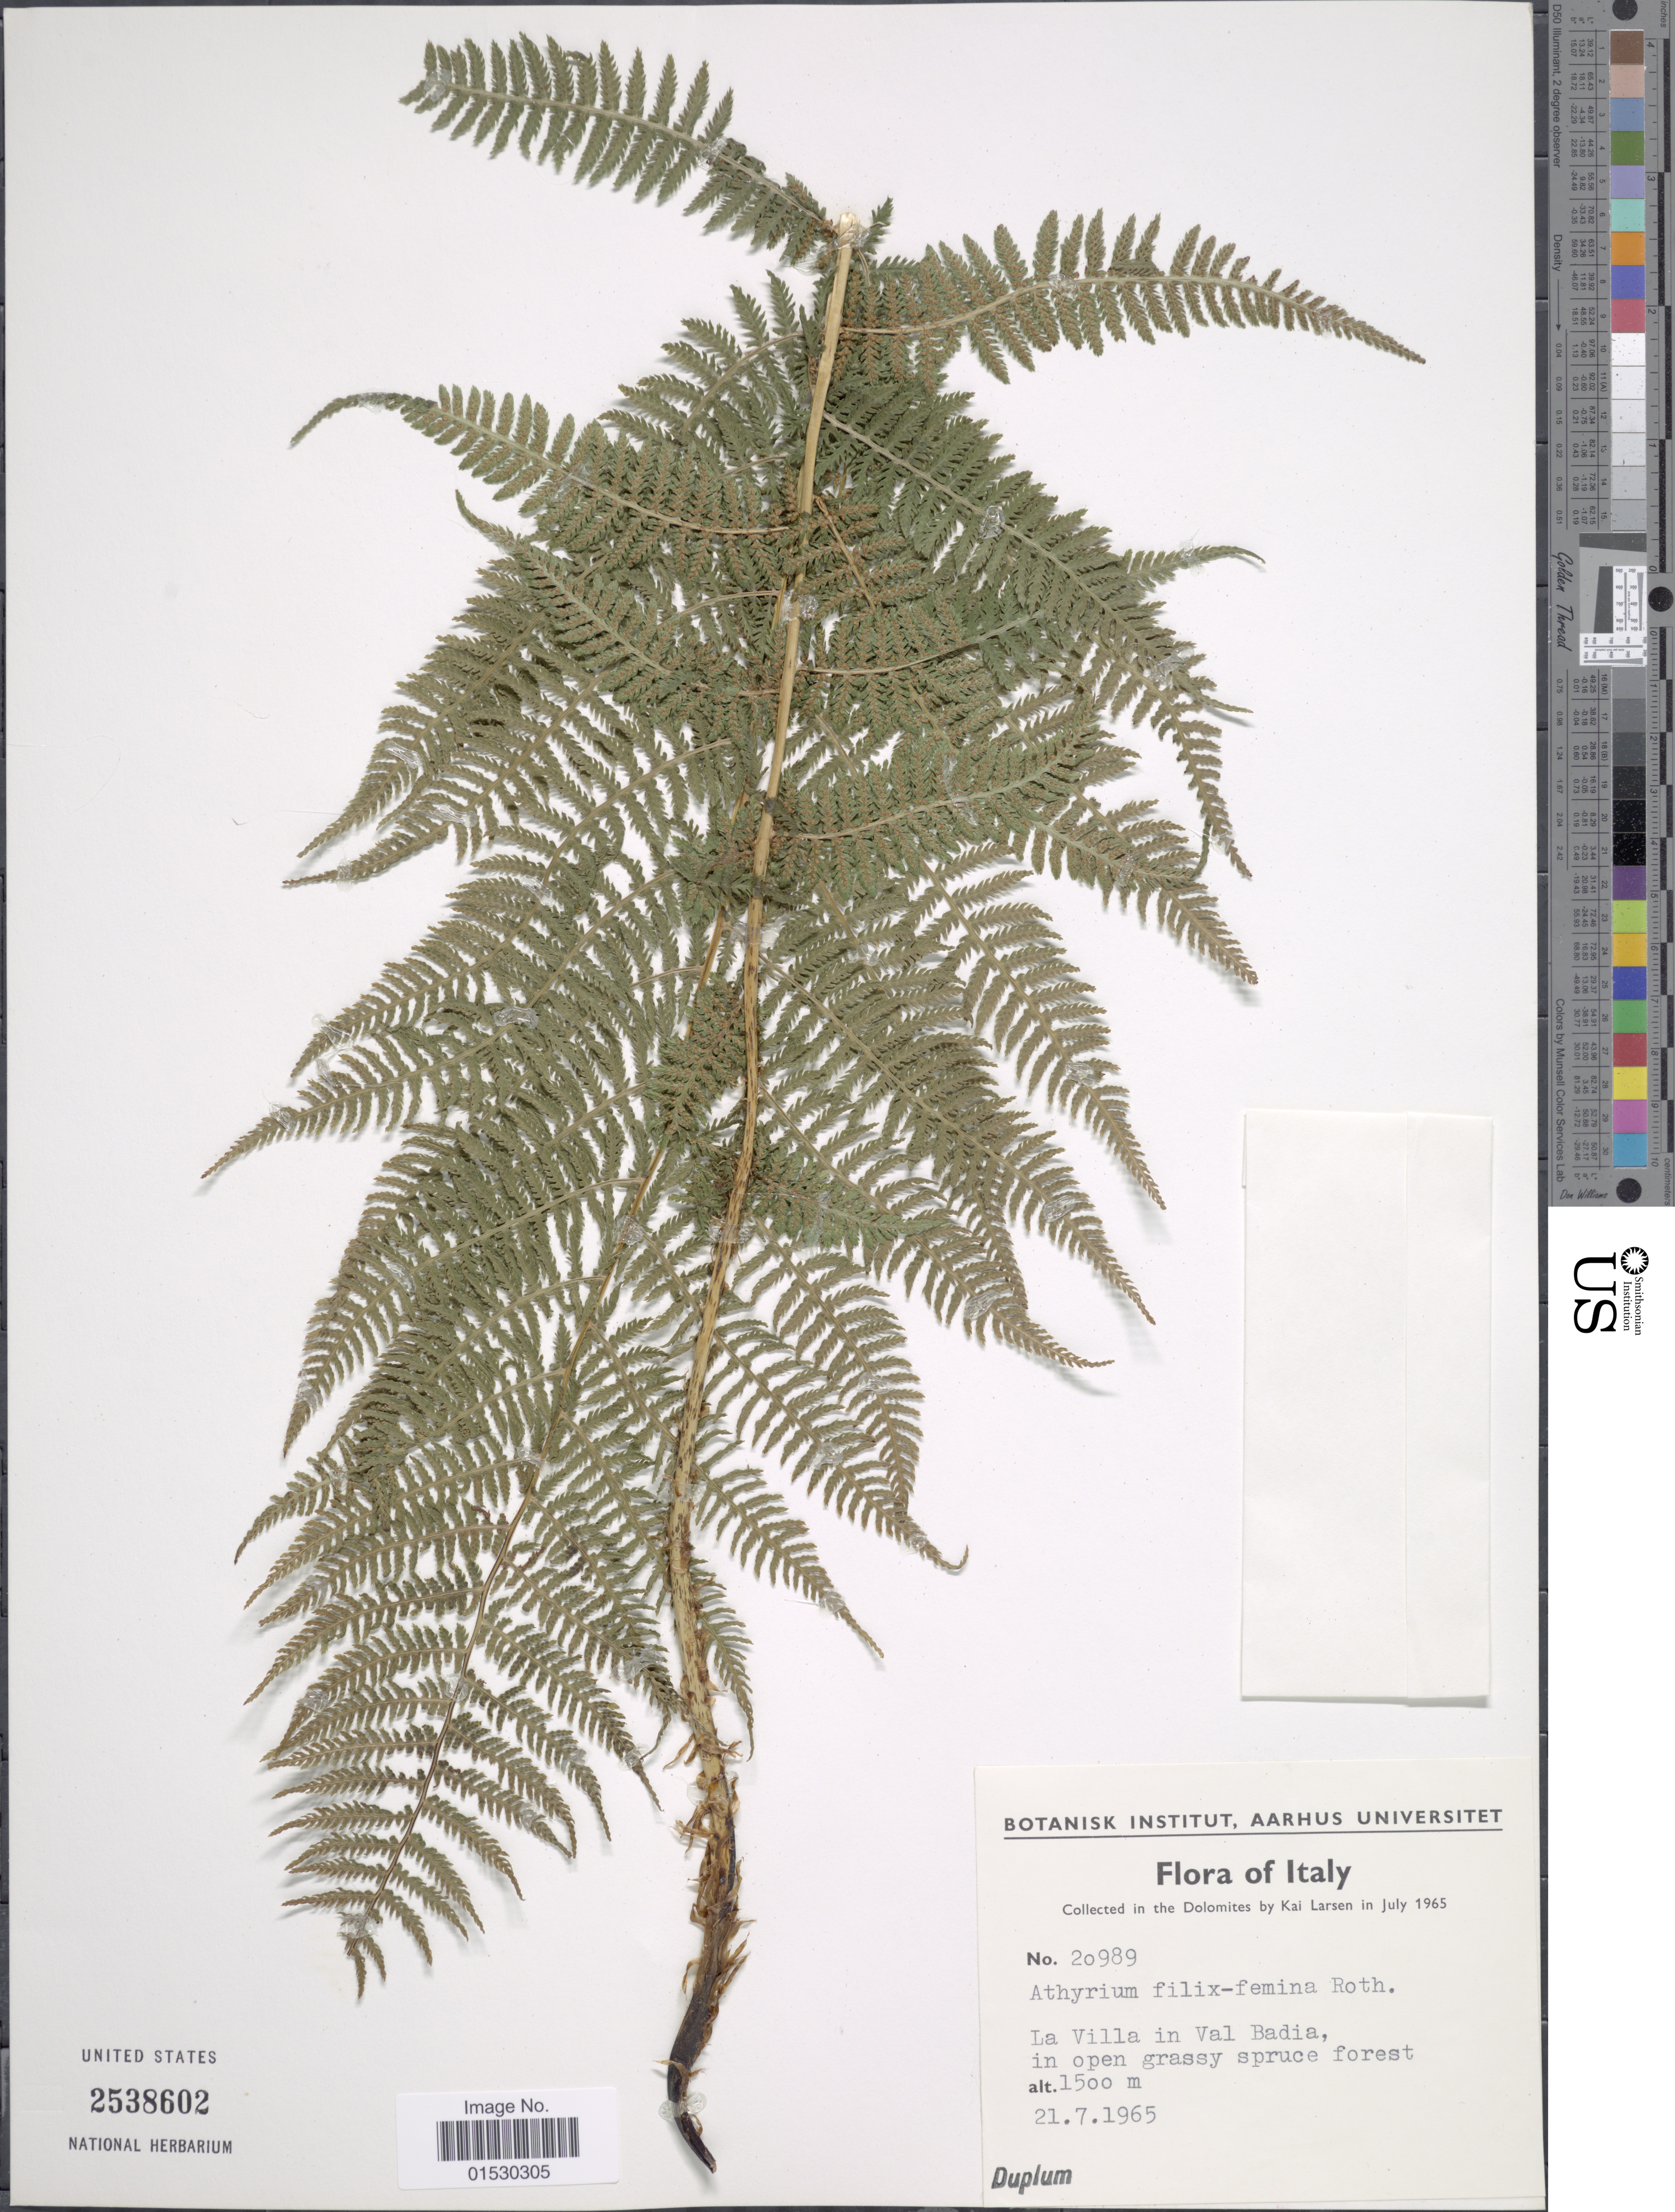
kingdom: Plantae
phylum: Tracheophyta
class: Polypodiopsida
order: Polypodiales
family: Athyriaceae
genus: Athyrium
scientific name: Athyrium filix-femina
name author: (L.) Roth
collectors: K. Larsen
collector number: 20989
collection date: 1965-07-21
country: Italy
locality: Dolomites, La Villa in Val Badia, in open grassy forest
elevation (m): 1500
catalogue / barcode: US 2538602